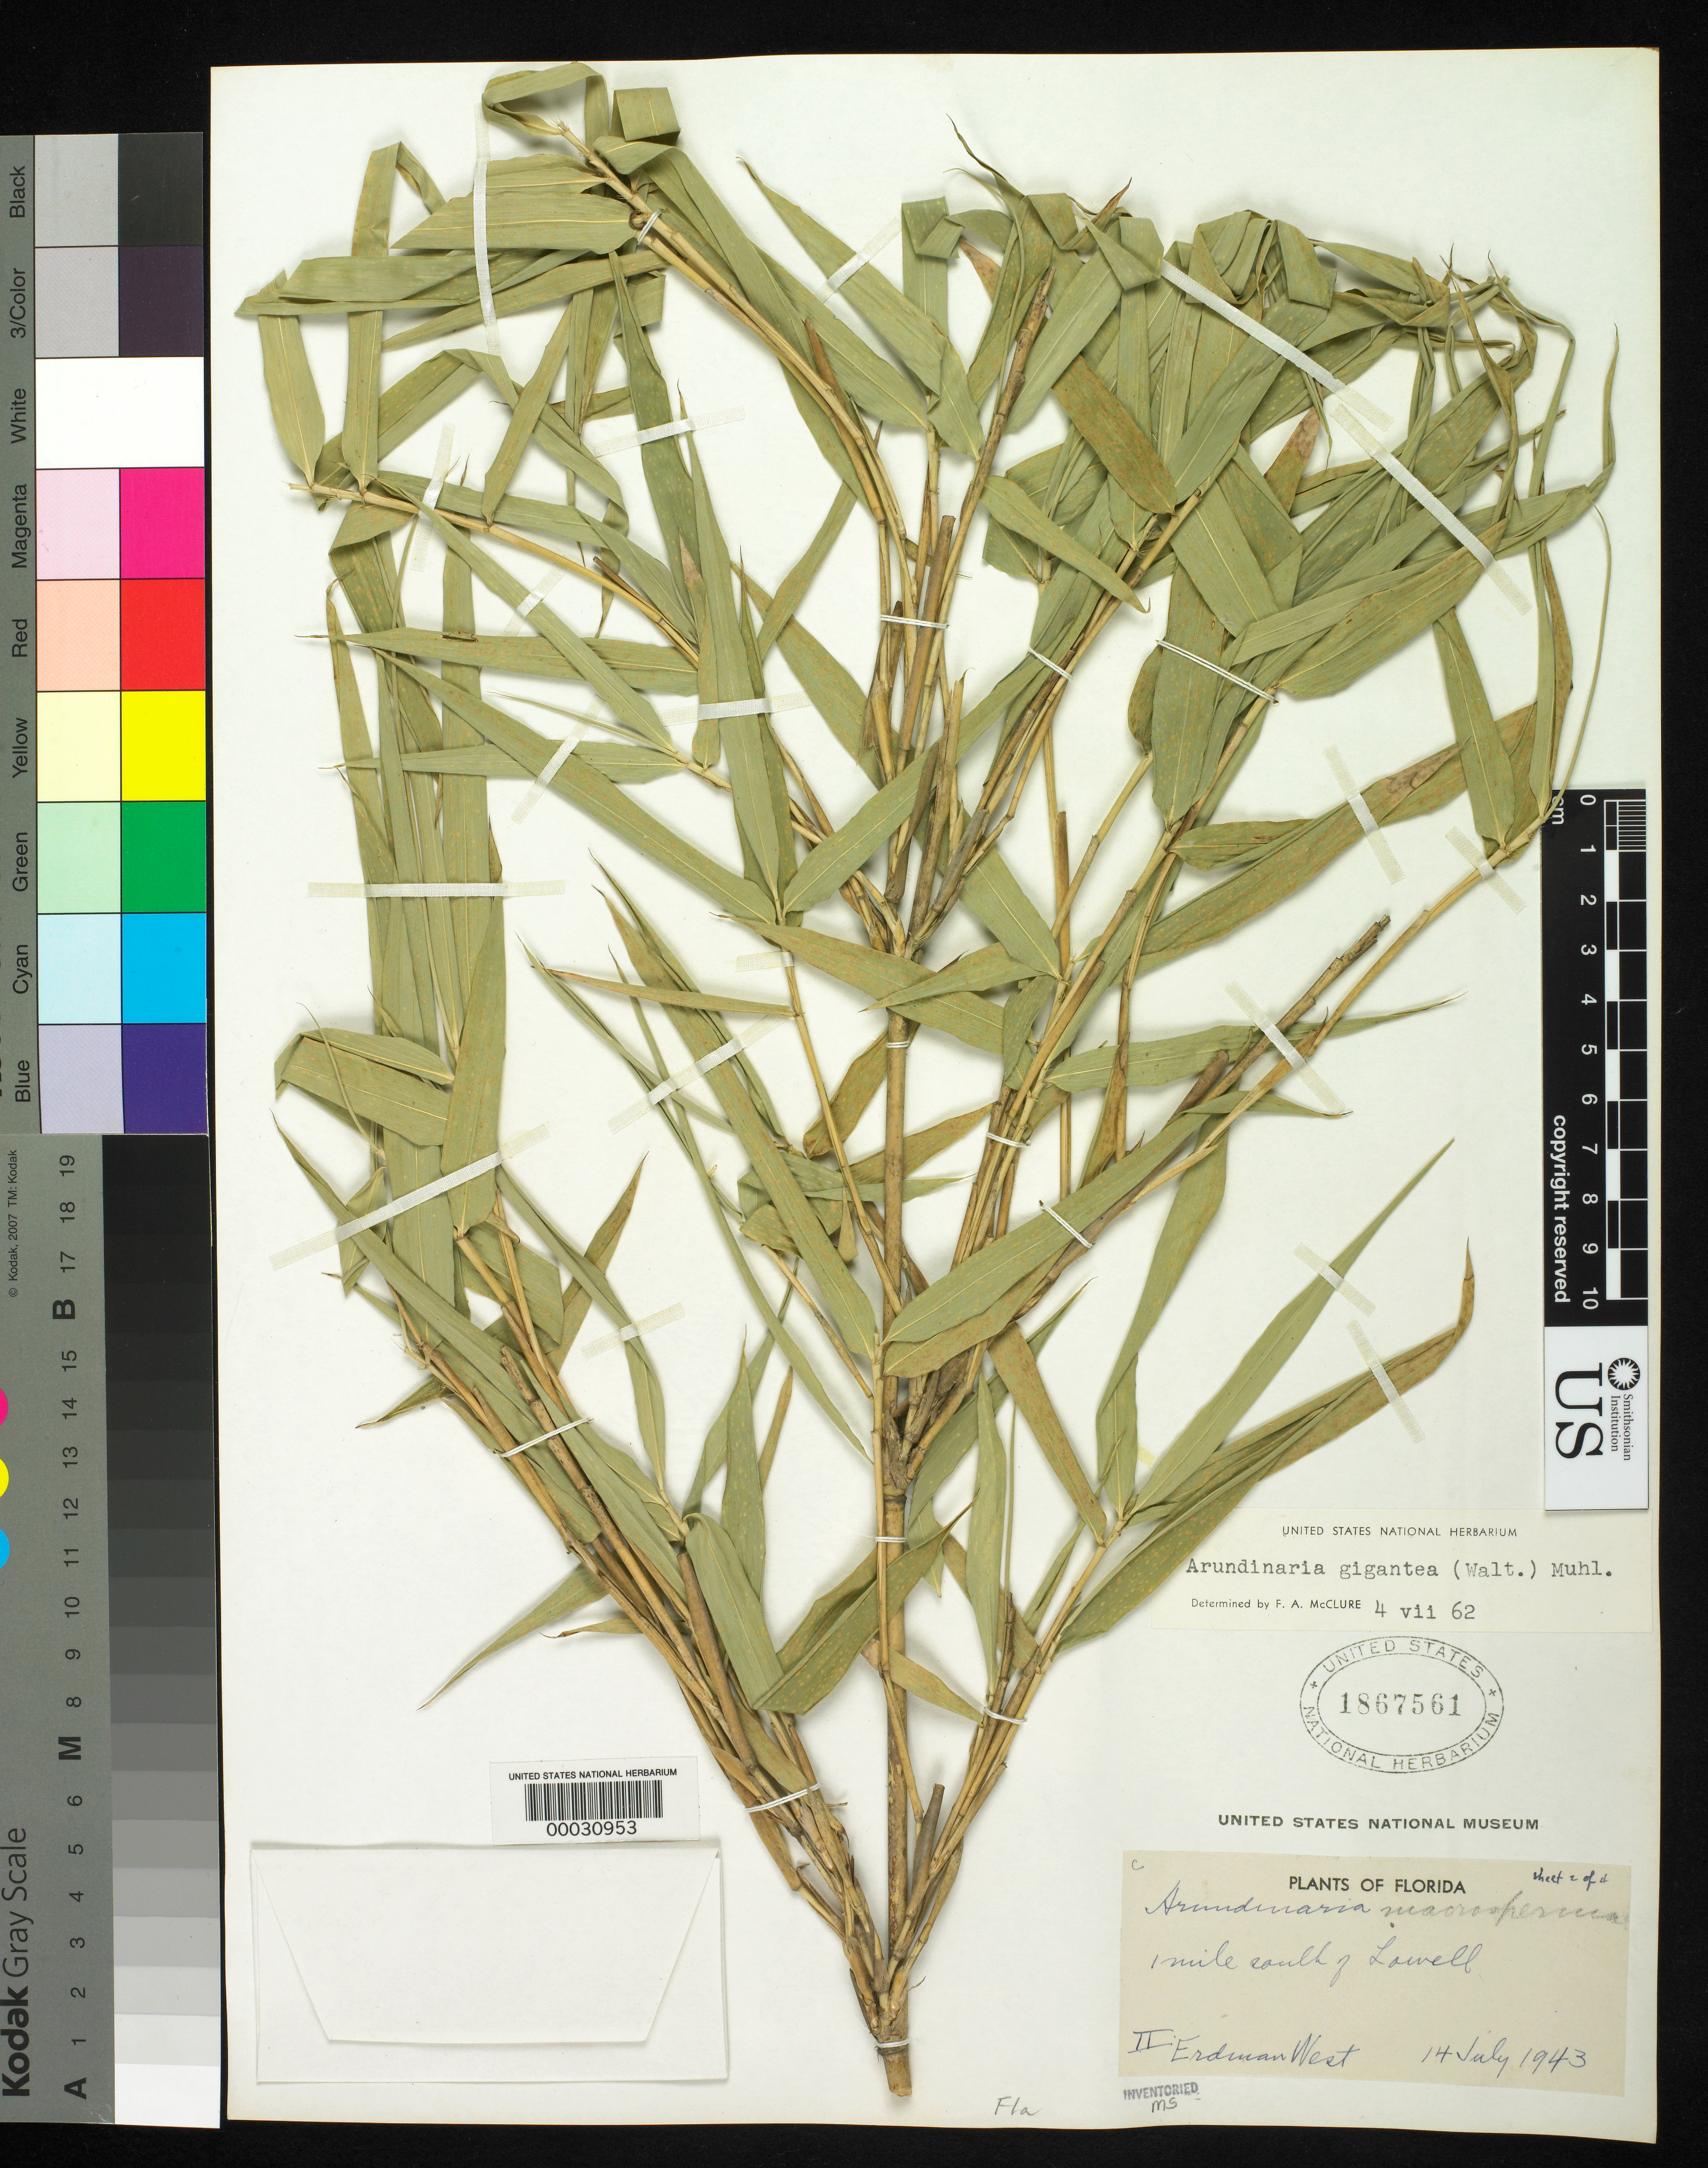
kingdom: Plantae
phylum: Tracheophyta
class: Liliopsida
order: Poales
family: Poaceae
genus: Arundinaria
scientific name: Arundinaria gigantea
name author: (Walter) Muhl.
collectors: E. West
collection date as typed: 14 Jun 1943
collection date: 1943-06-14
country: United States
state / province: Florida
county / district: Marion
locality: Lowel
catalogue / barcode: US 1867561